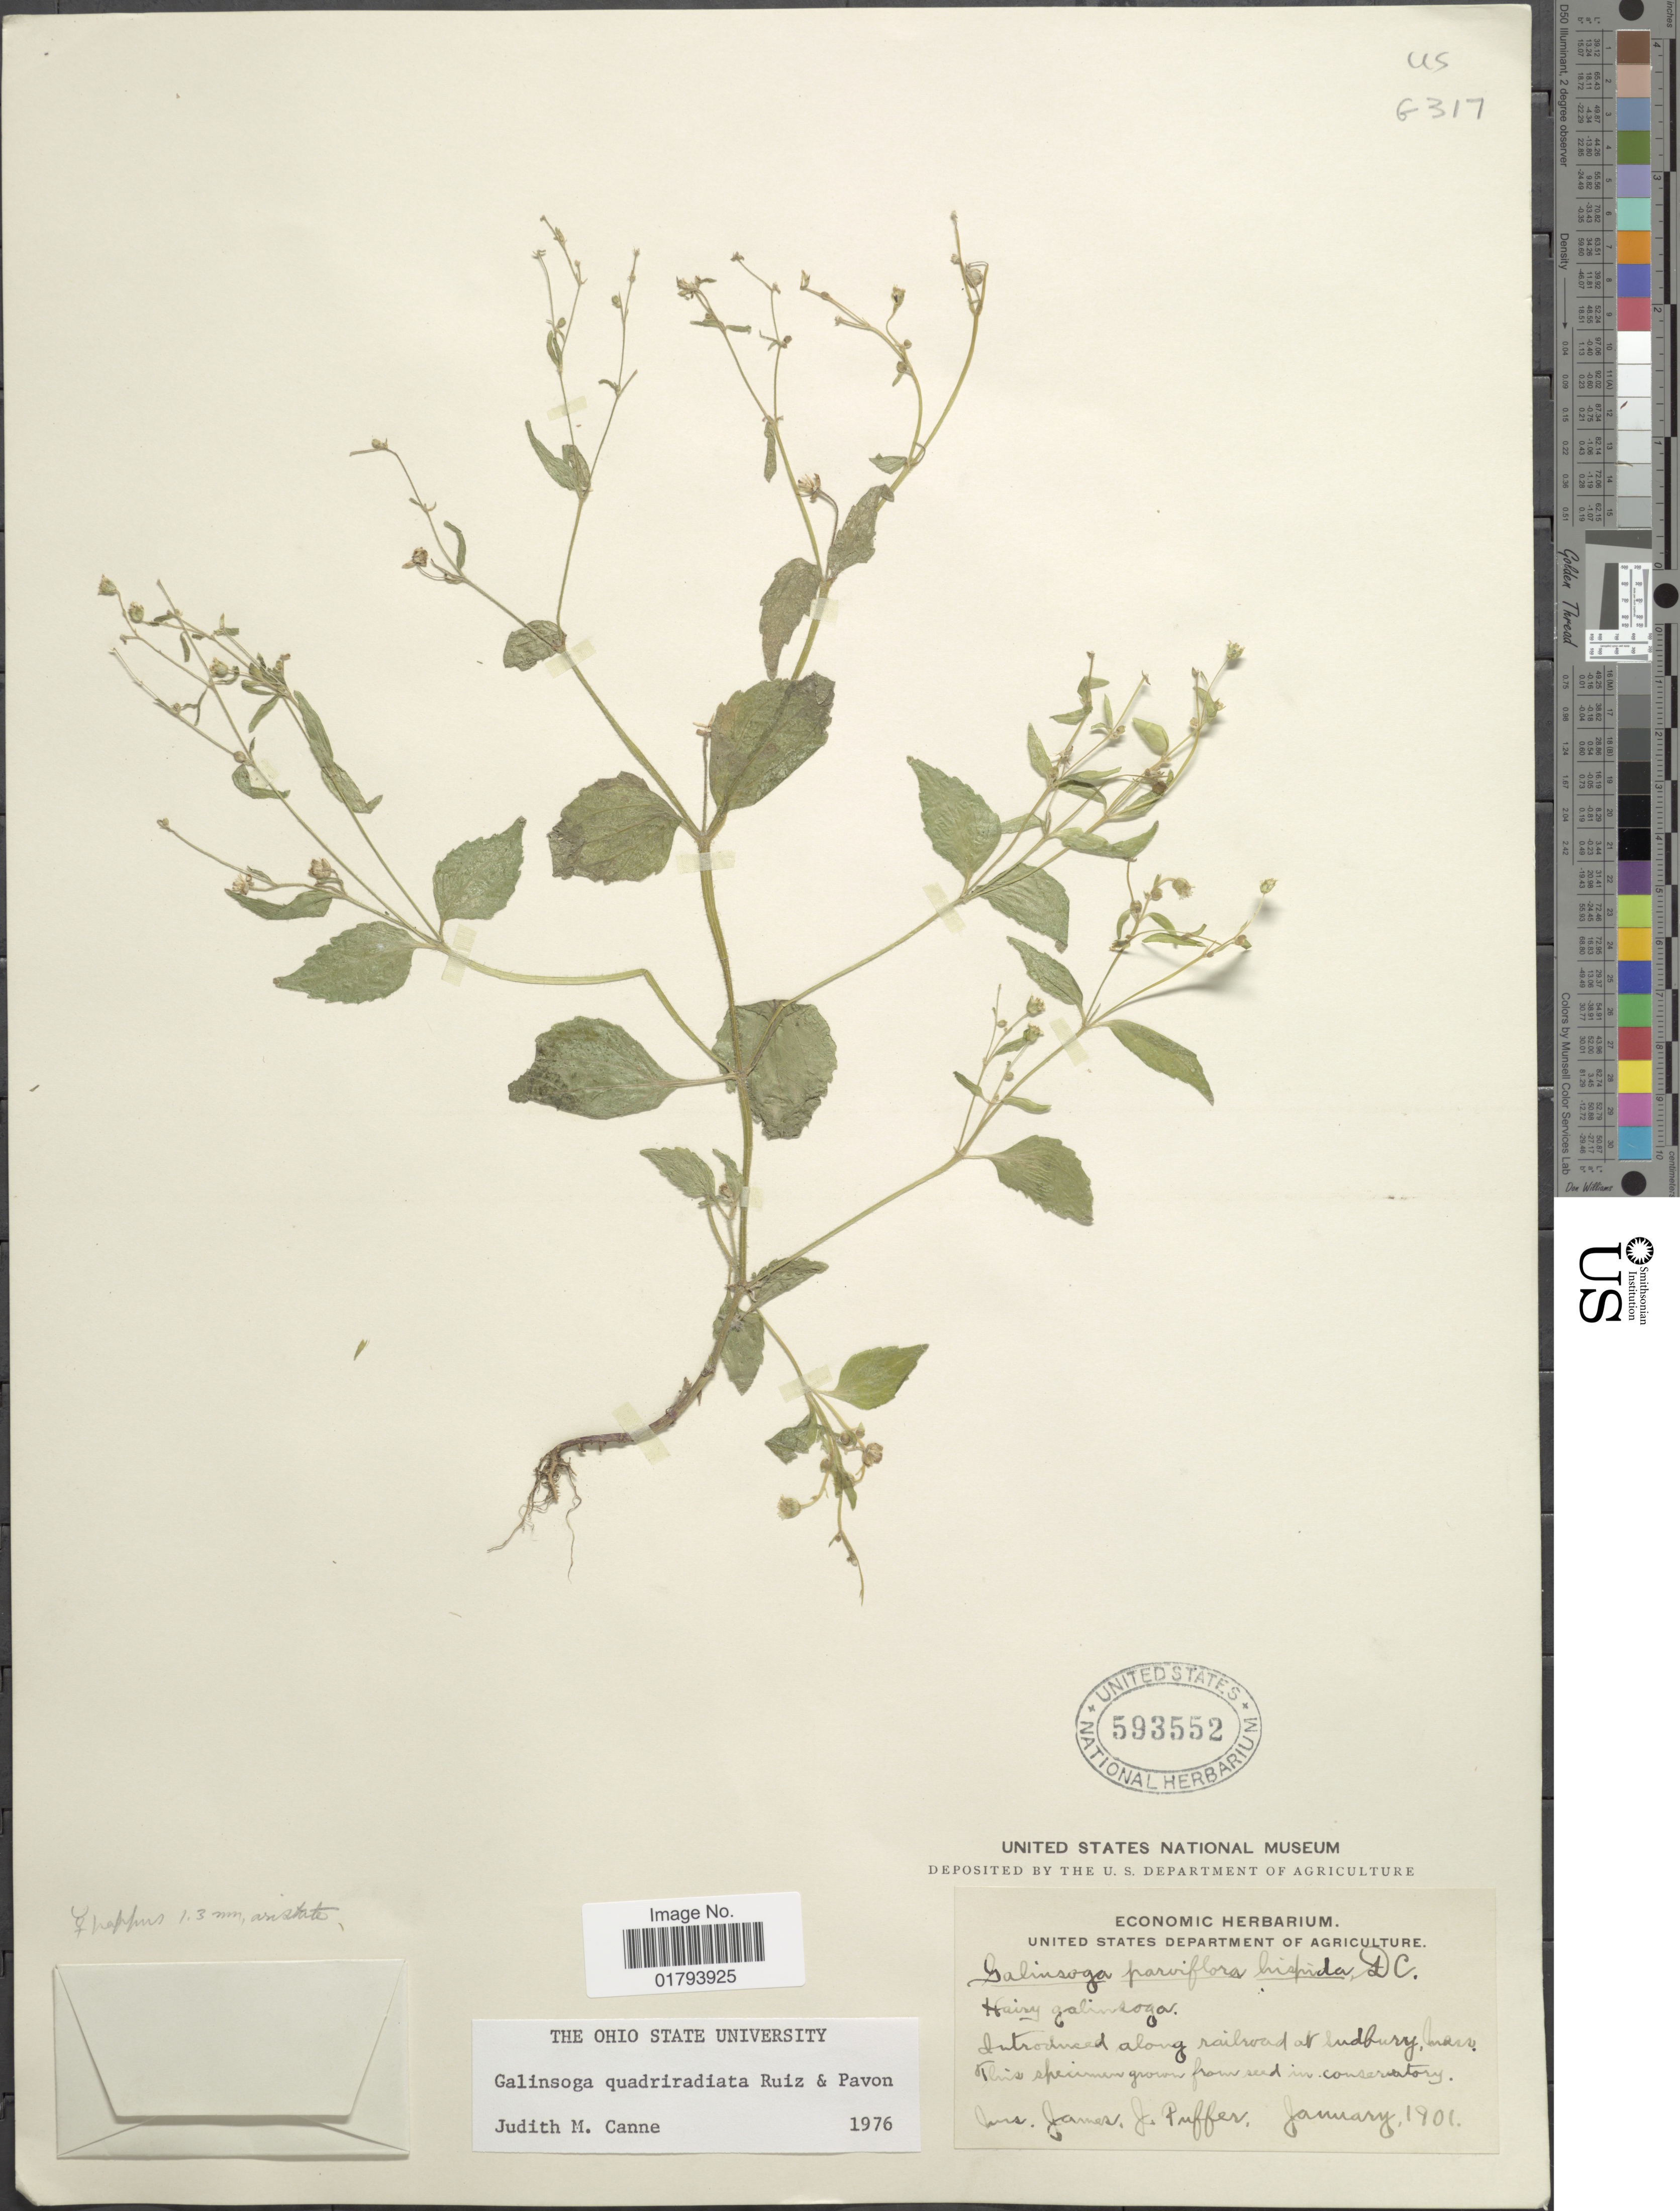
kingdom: Plantae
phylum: Tracheophyta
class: Magnoliopsida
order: Asterales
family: Asteraceae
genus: Galinsoga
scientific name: Galinsoga quadriradiata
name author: Ruiz & Pav.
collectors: J. Puffer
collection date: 1901-01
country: United States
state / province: Massachusetts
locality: Introduced along railroad at Sudbury, Mass.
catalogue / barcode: US 593552